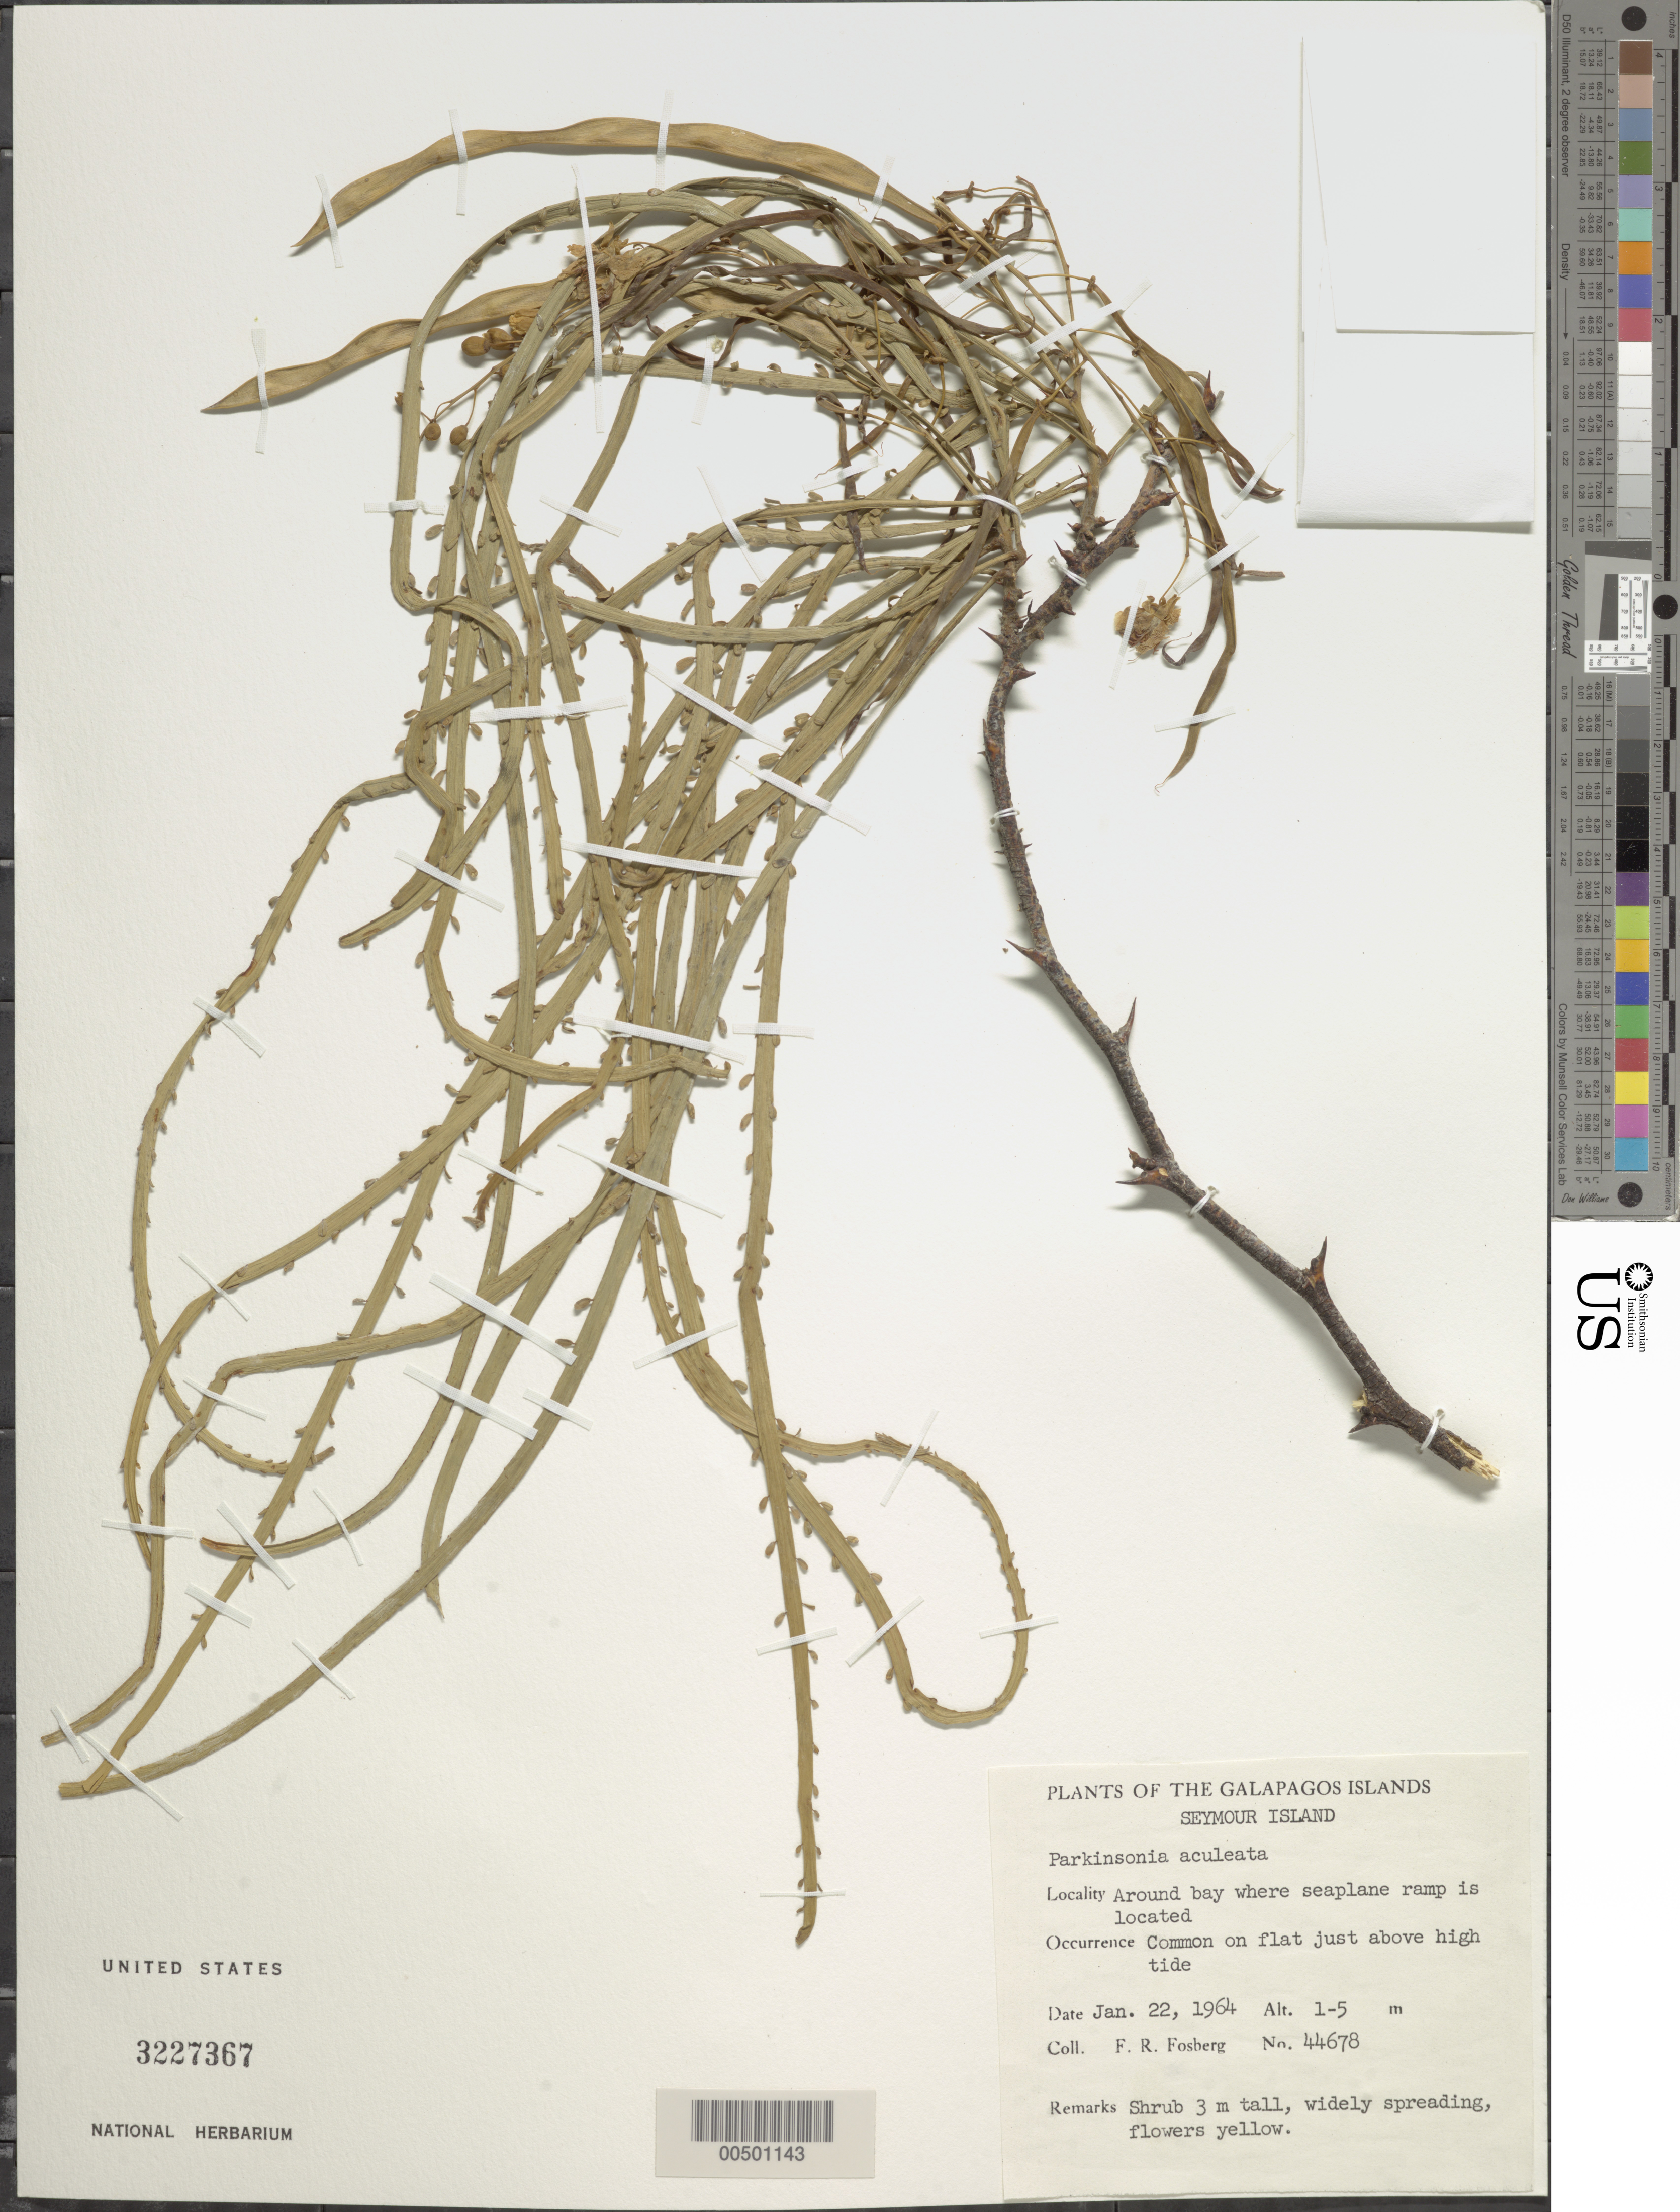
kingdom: Plantae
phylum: Tracheophyta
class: Magnoliopsida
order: Fabales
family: Fabaceae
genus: Parkinsonia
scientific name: Parkinsonia aculeata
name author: L.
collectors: F. R. Fosberg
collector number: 44678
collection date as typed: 22 Jan 1964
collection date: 1964-01-22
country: Ecuador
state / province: Colón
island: Seymour [North Seymour]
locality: Around Bay where seaplane ramp is located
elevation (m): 1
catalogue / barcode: US 3227367